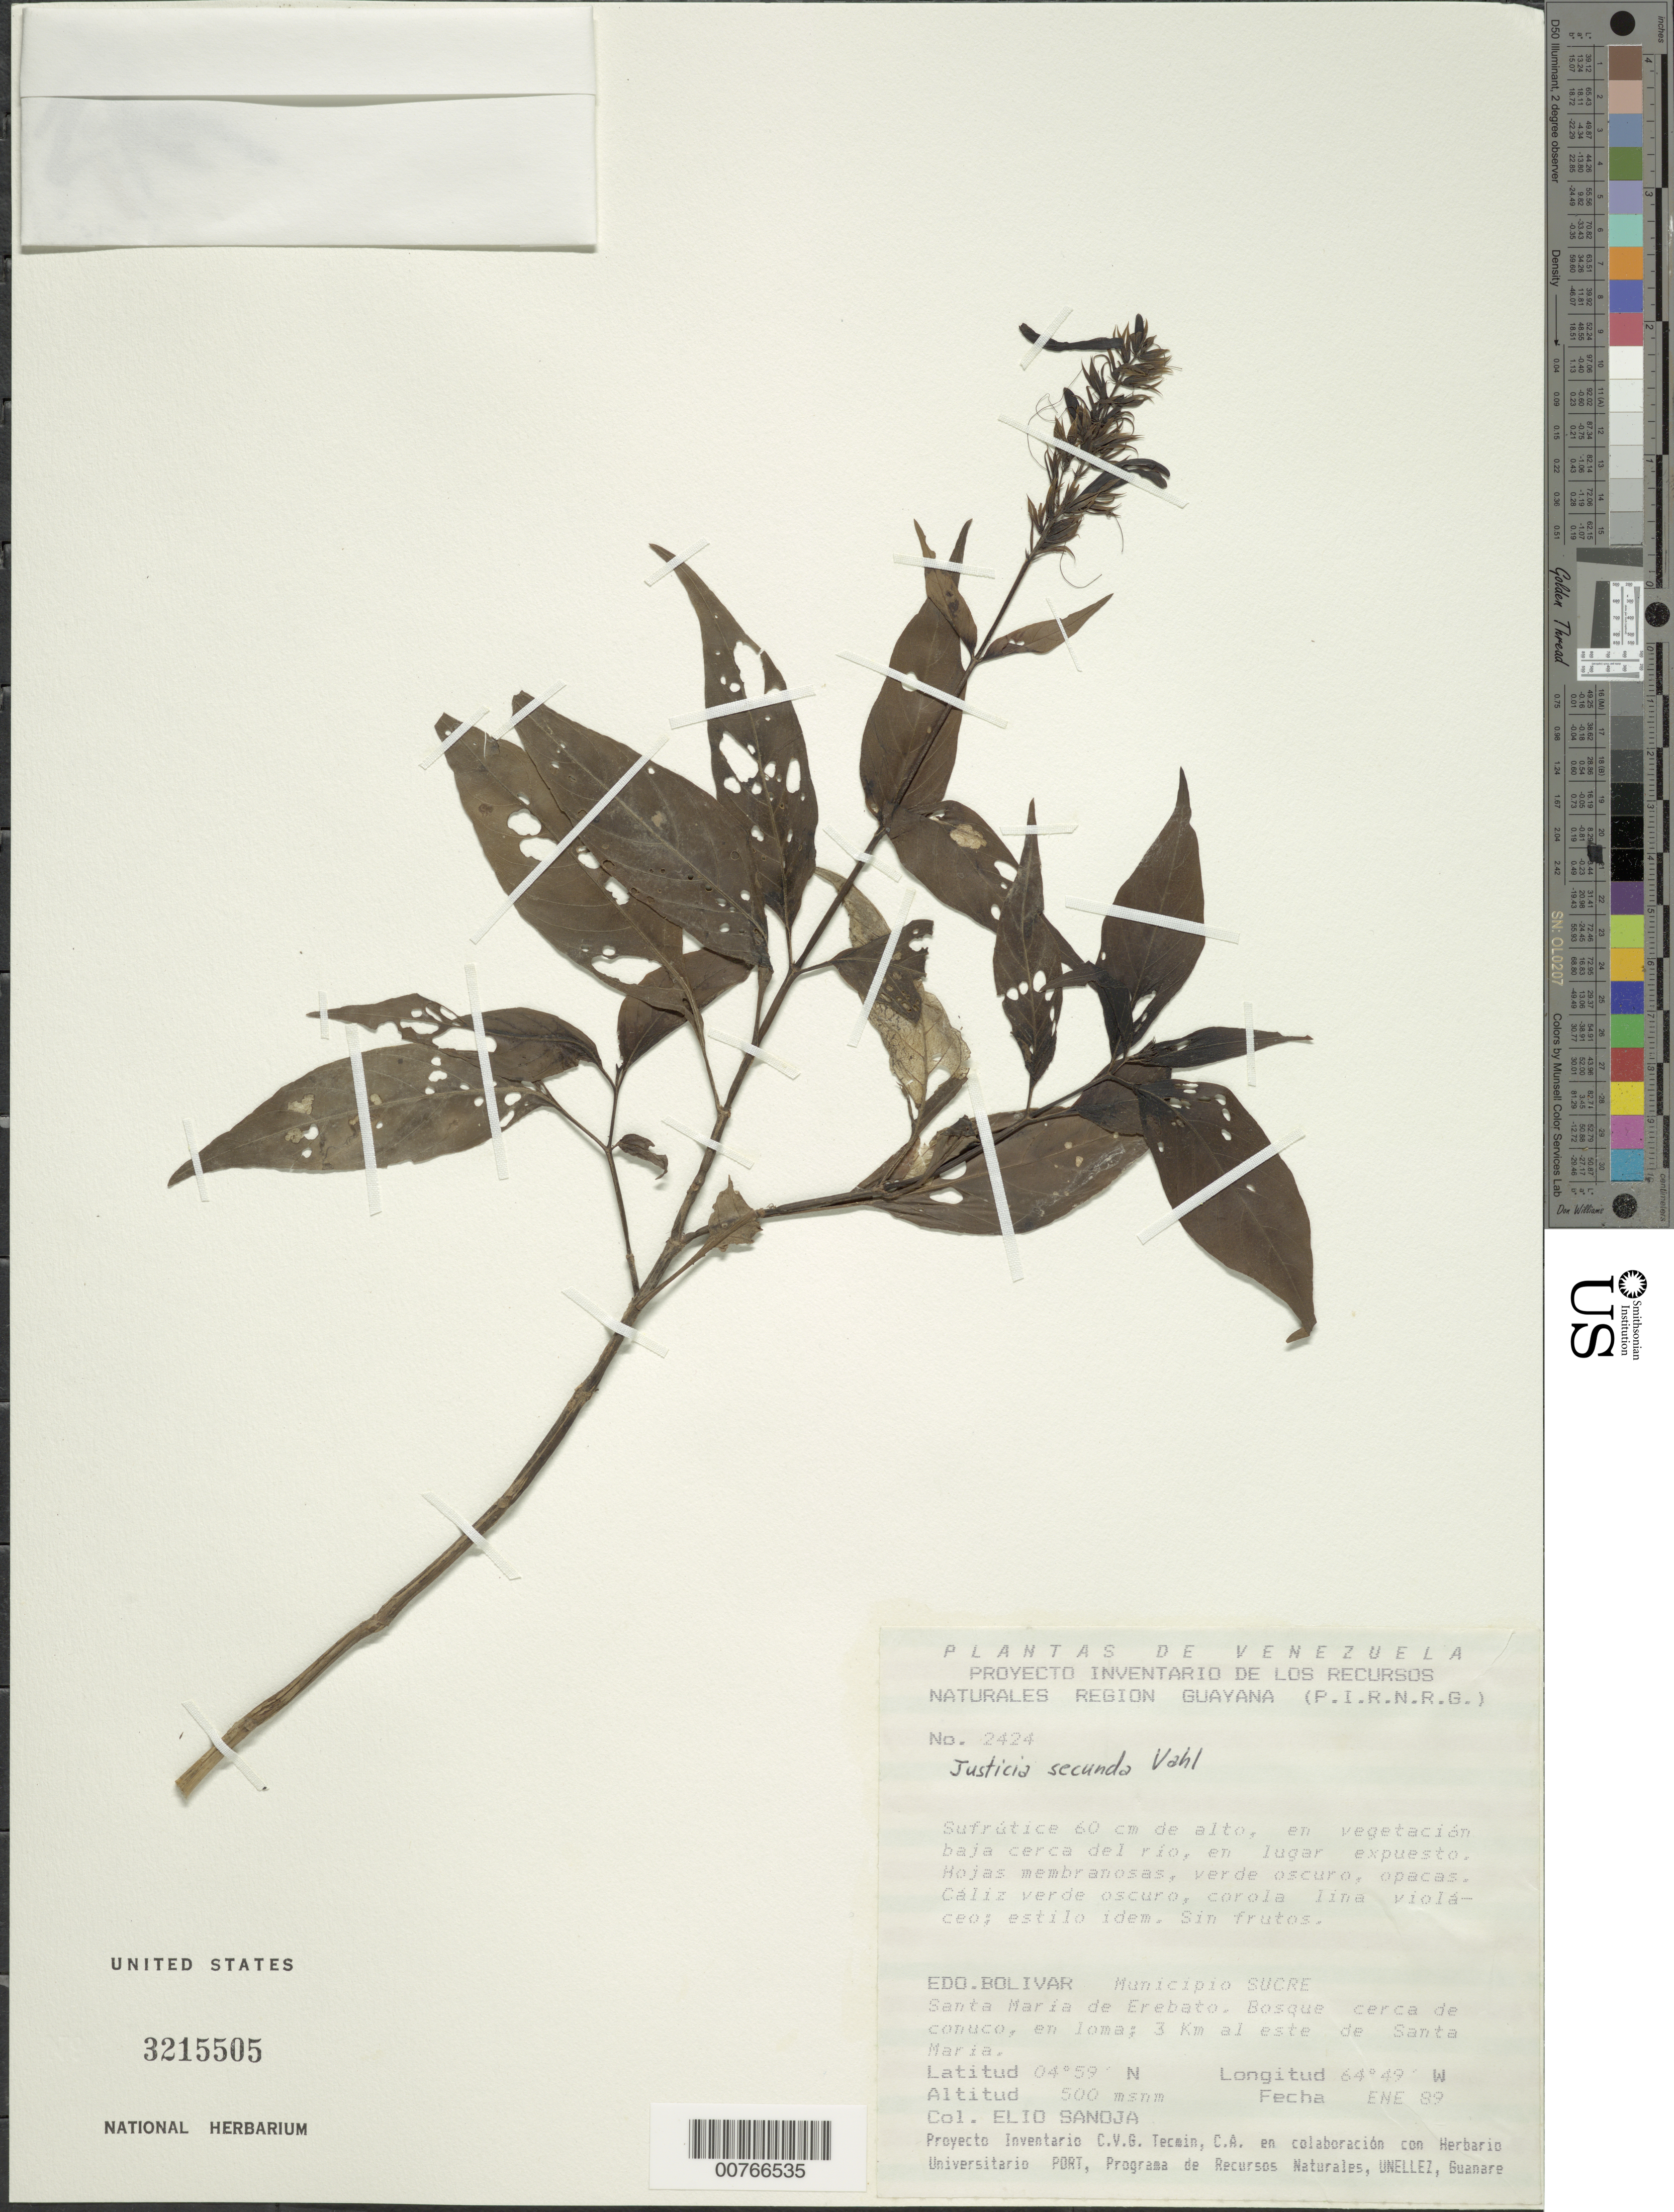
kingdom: Plantae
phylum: Tracheophyta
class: Magnoliopsida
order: Lamiales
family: Acanthaceae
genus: Justicia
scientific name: Justicia secunda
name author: Vahl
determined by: Wasshausen, Dieter C., (BOT), Smithsonian Institution - National Museum of Natural History (UNITED STATES)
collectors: E. Sanoja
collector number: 2424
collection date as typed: Jan-89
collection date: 1989-01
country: Venezuela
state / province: Bolívar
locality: Mun. Sucre, Santa María de Erebato, 3 km al E de Santa Maria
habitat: Bosque cerca de conuco, en loma, en vegetación baja cerca del río; en lugar expuesto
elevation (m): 500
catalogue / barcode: US 3215505